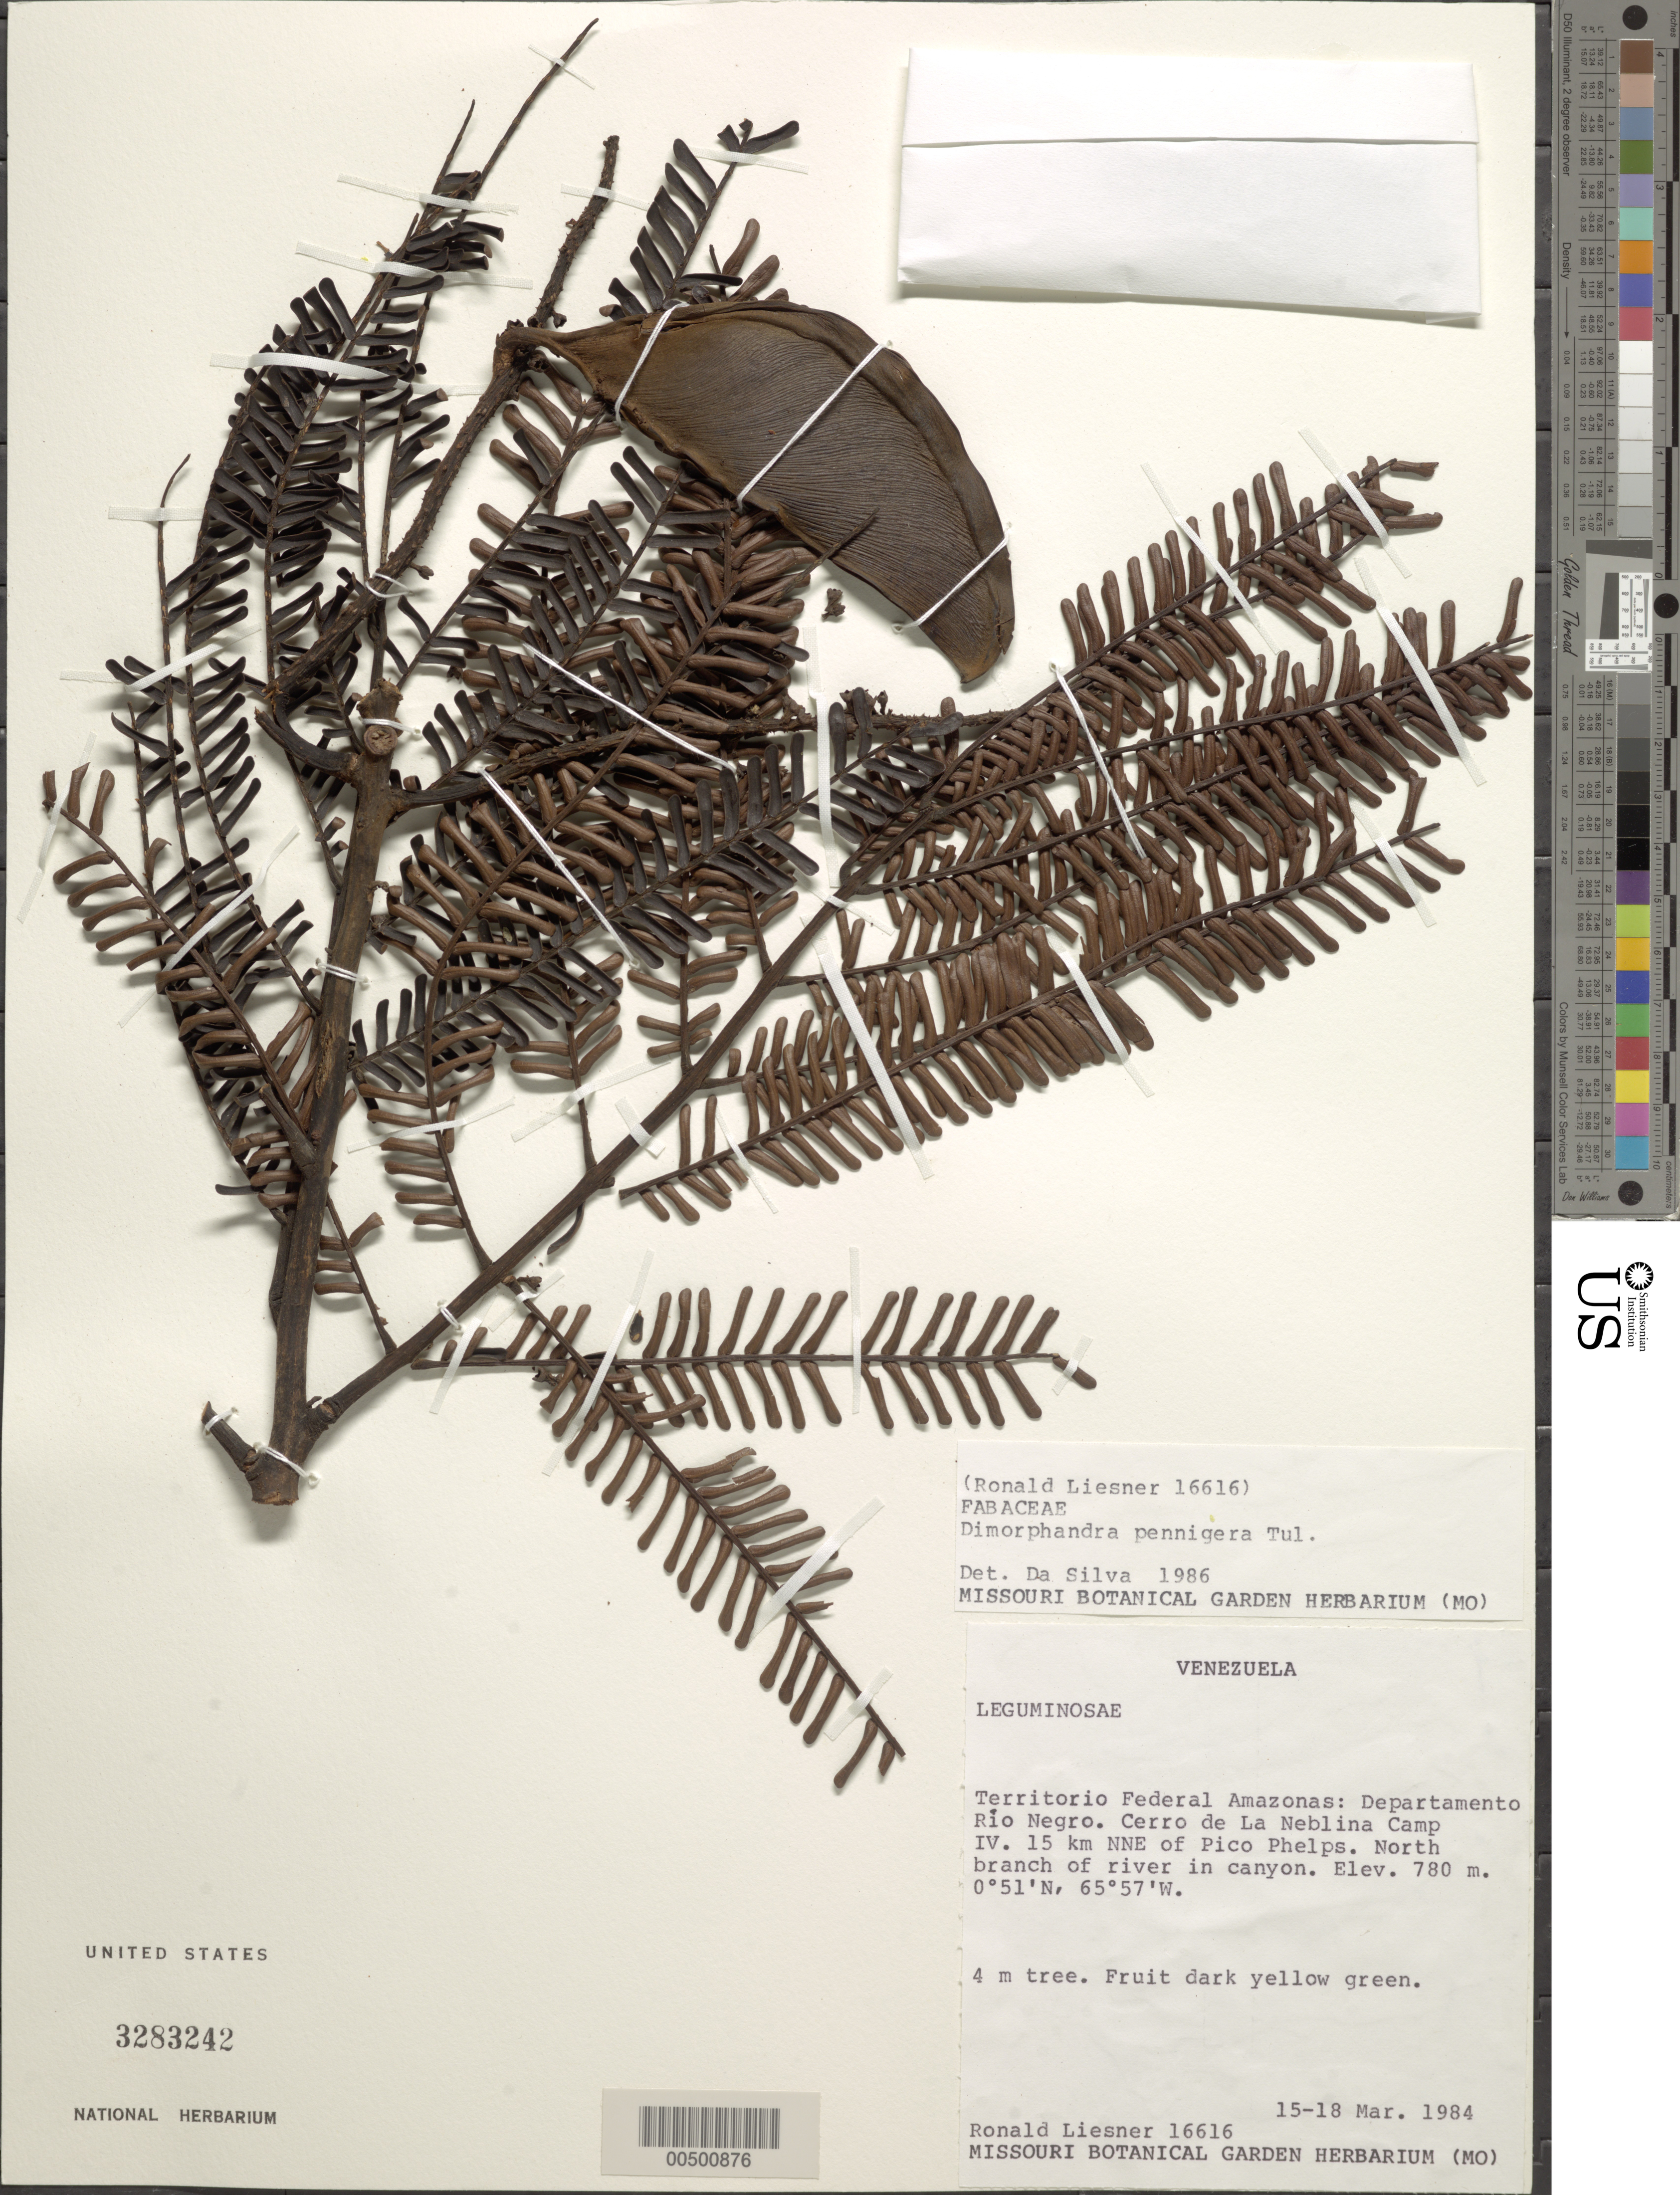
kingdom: Plantae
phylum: Tracheophyta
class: Magnoliopsida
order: Fabales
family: Fabaceae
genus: Dimorphandra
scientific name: Dimorphandra macrostachya subsp. macrostachya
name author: Benth.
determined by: Silva, G. S.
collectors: R. L. Liesner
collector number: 16616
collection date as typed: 15 Mar 1984 to 18 Mar 1984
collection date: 1984-03-15/1984-03-18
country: Venezuela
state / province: Amazonas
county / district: Rio Negro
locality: Cerro de la neblina camp iv. 15 km nne of pico phelps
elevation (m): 780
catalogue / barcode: US 3283242